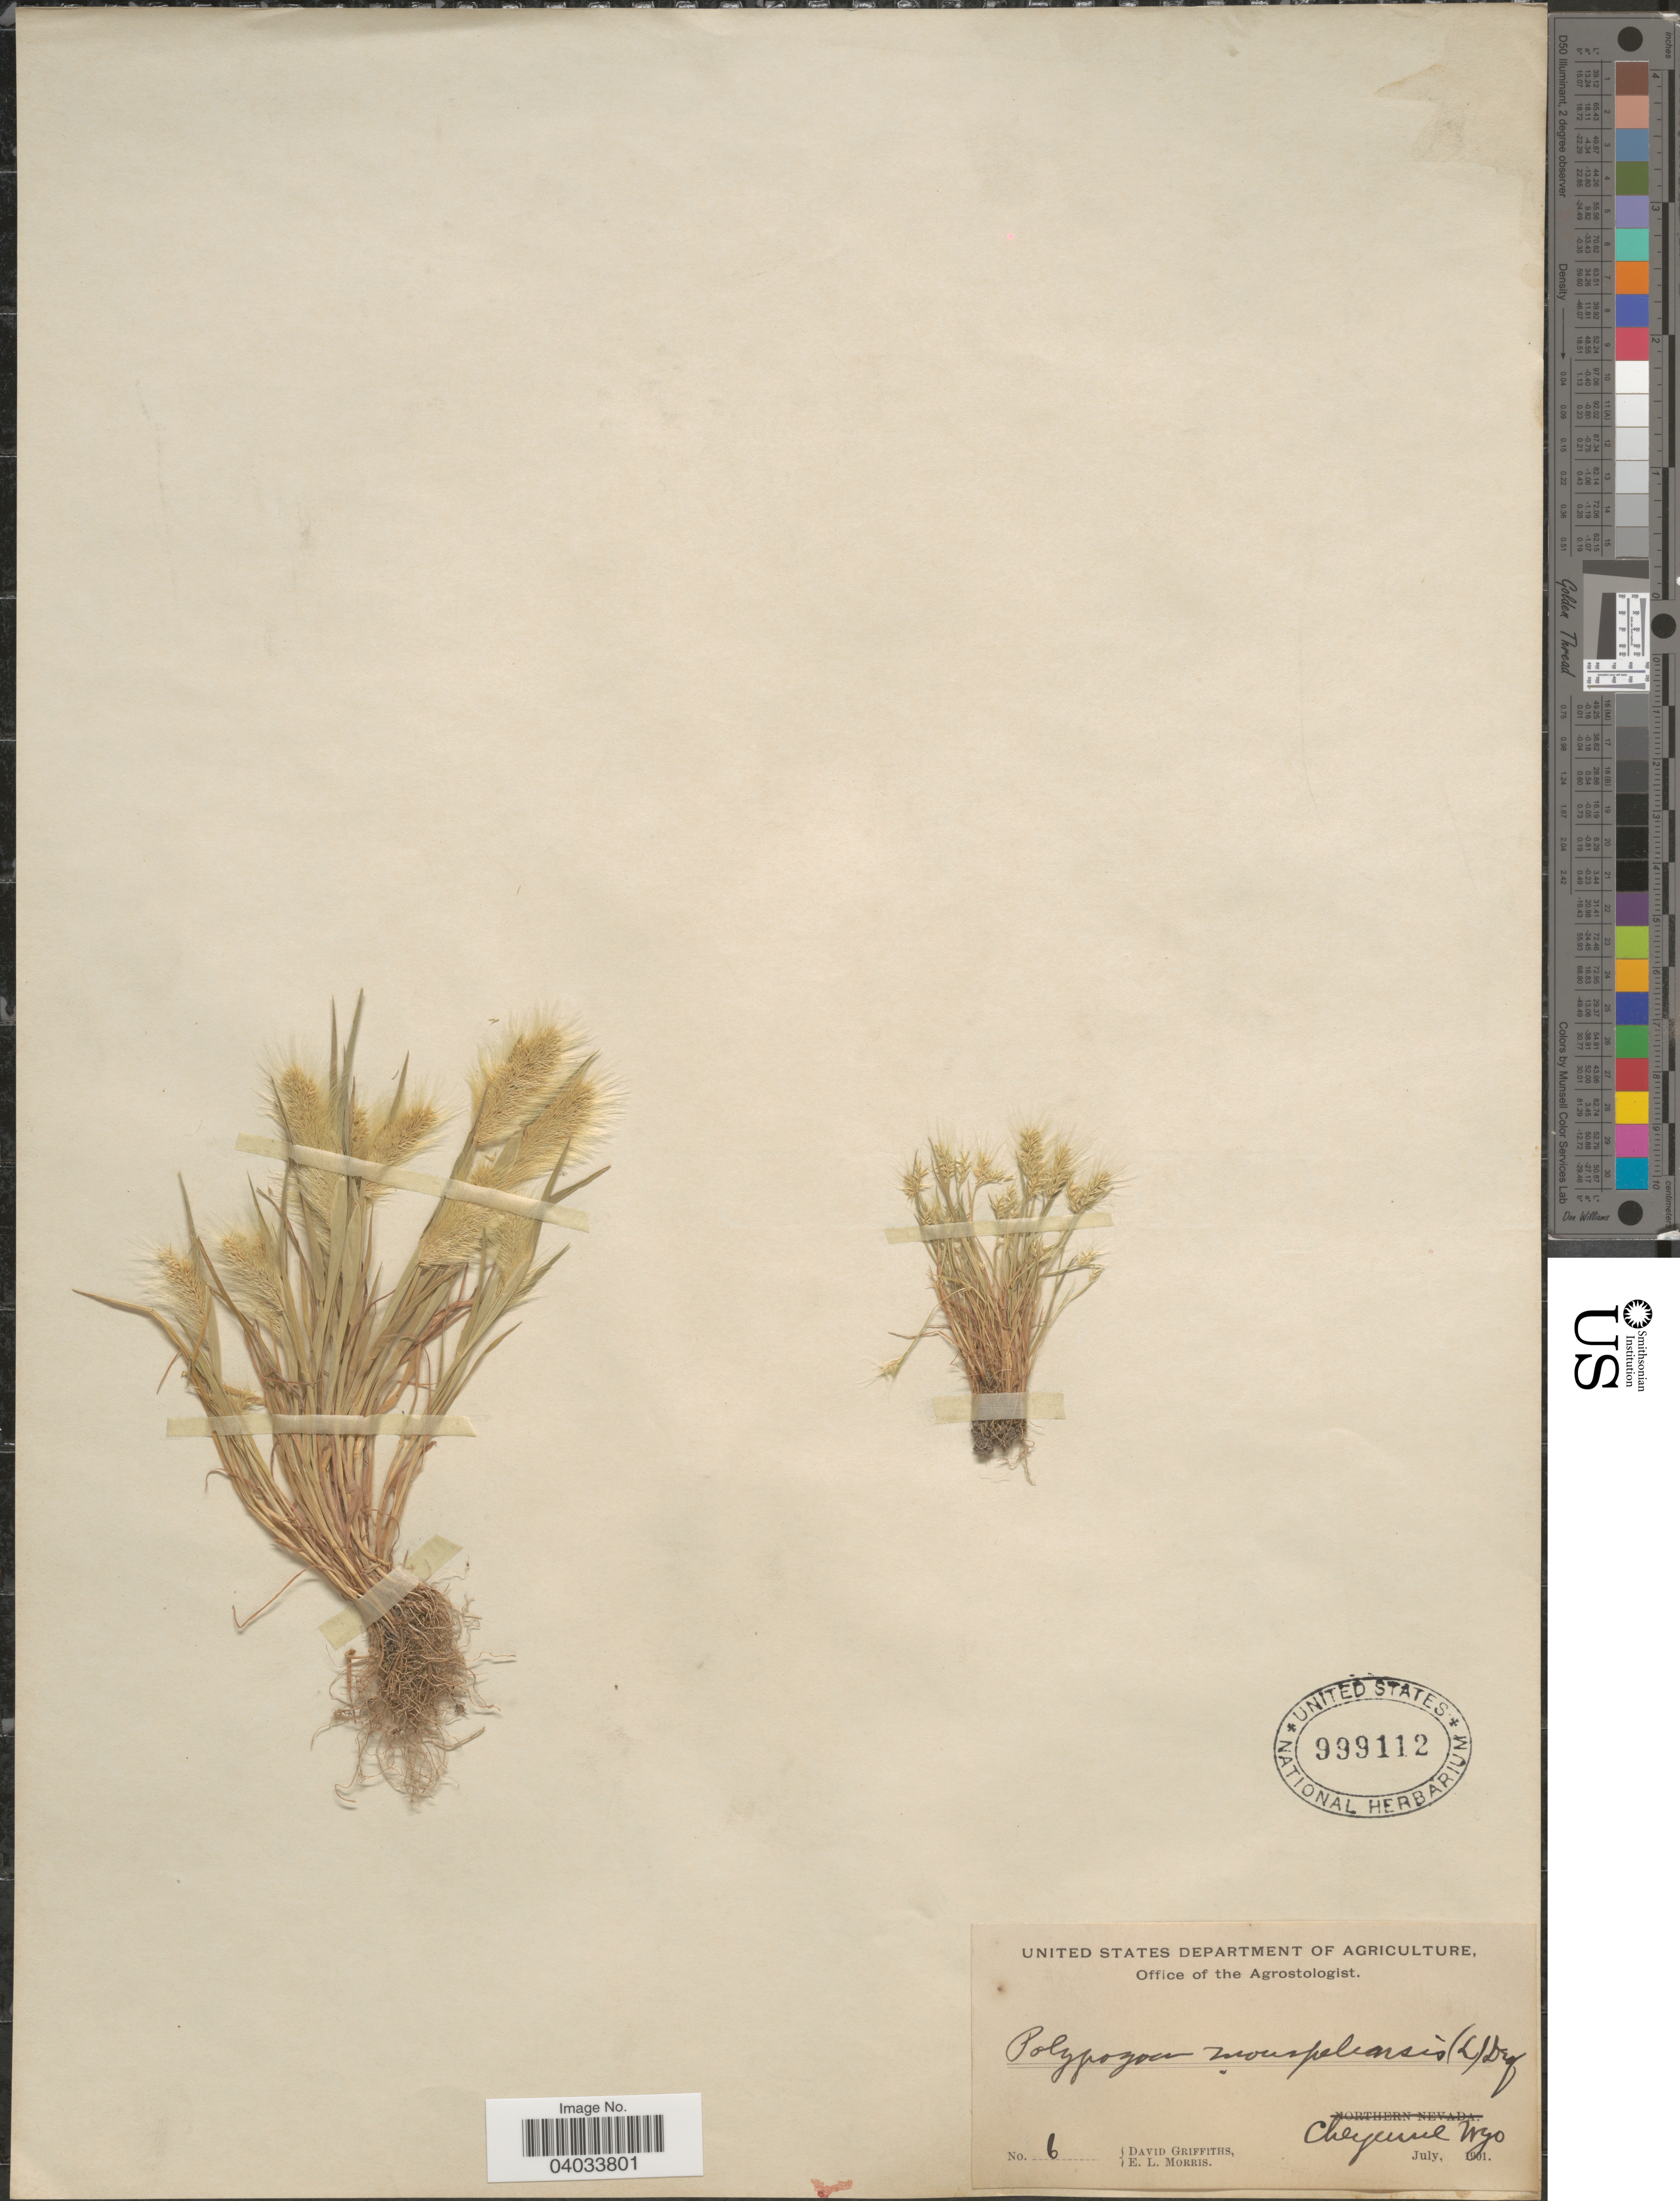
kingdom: Plantae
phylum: Tracheophyta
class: Liliopsida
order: Poales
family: Poaceae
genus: Polypogon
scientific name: Polypogon monspeliensis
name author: (L.) Desf.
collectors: D. Griffiths & E. Morris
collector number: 6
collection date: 1901-07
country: United States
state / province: Wyoming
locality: Cheyenne.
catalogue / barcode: US 999112